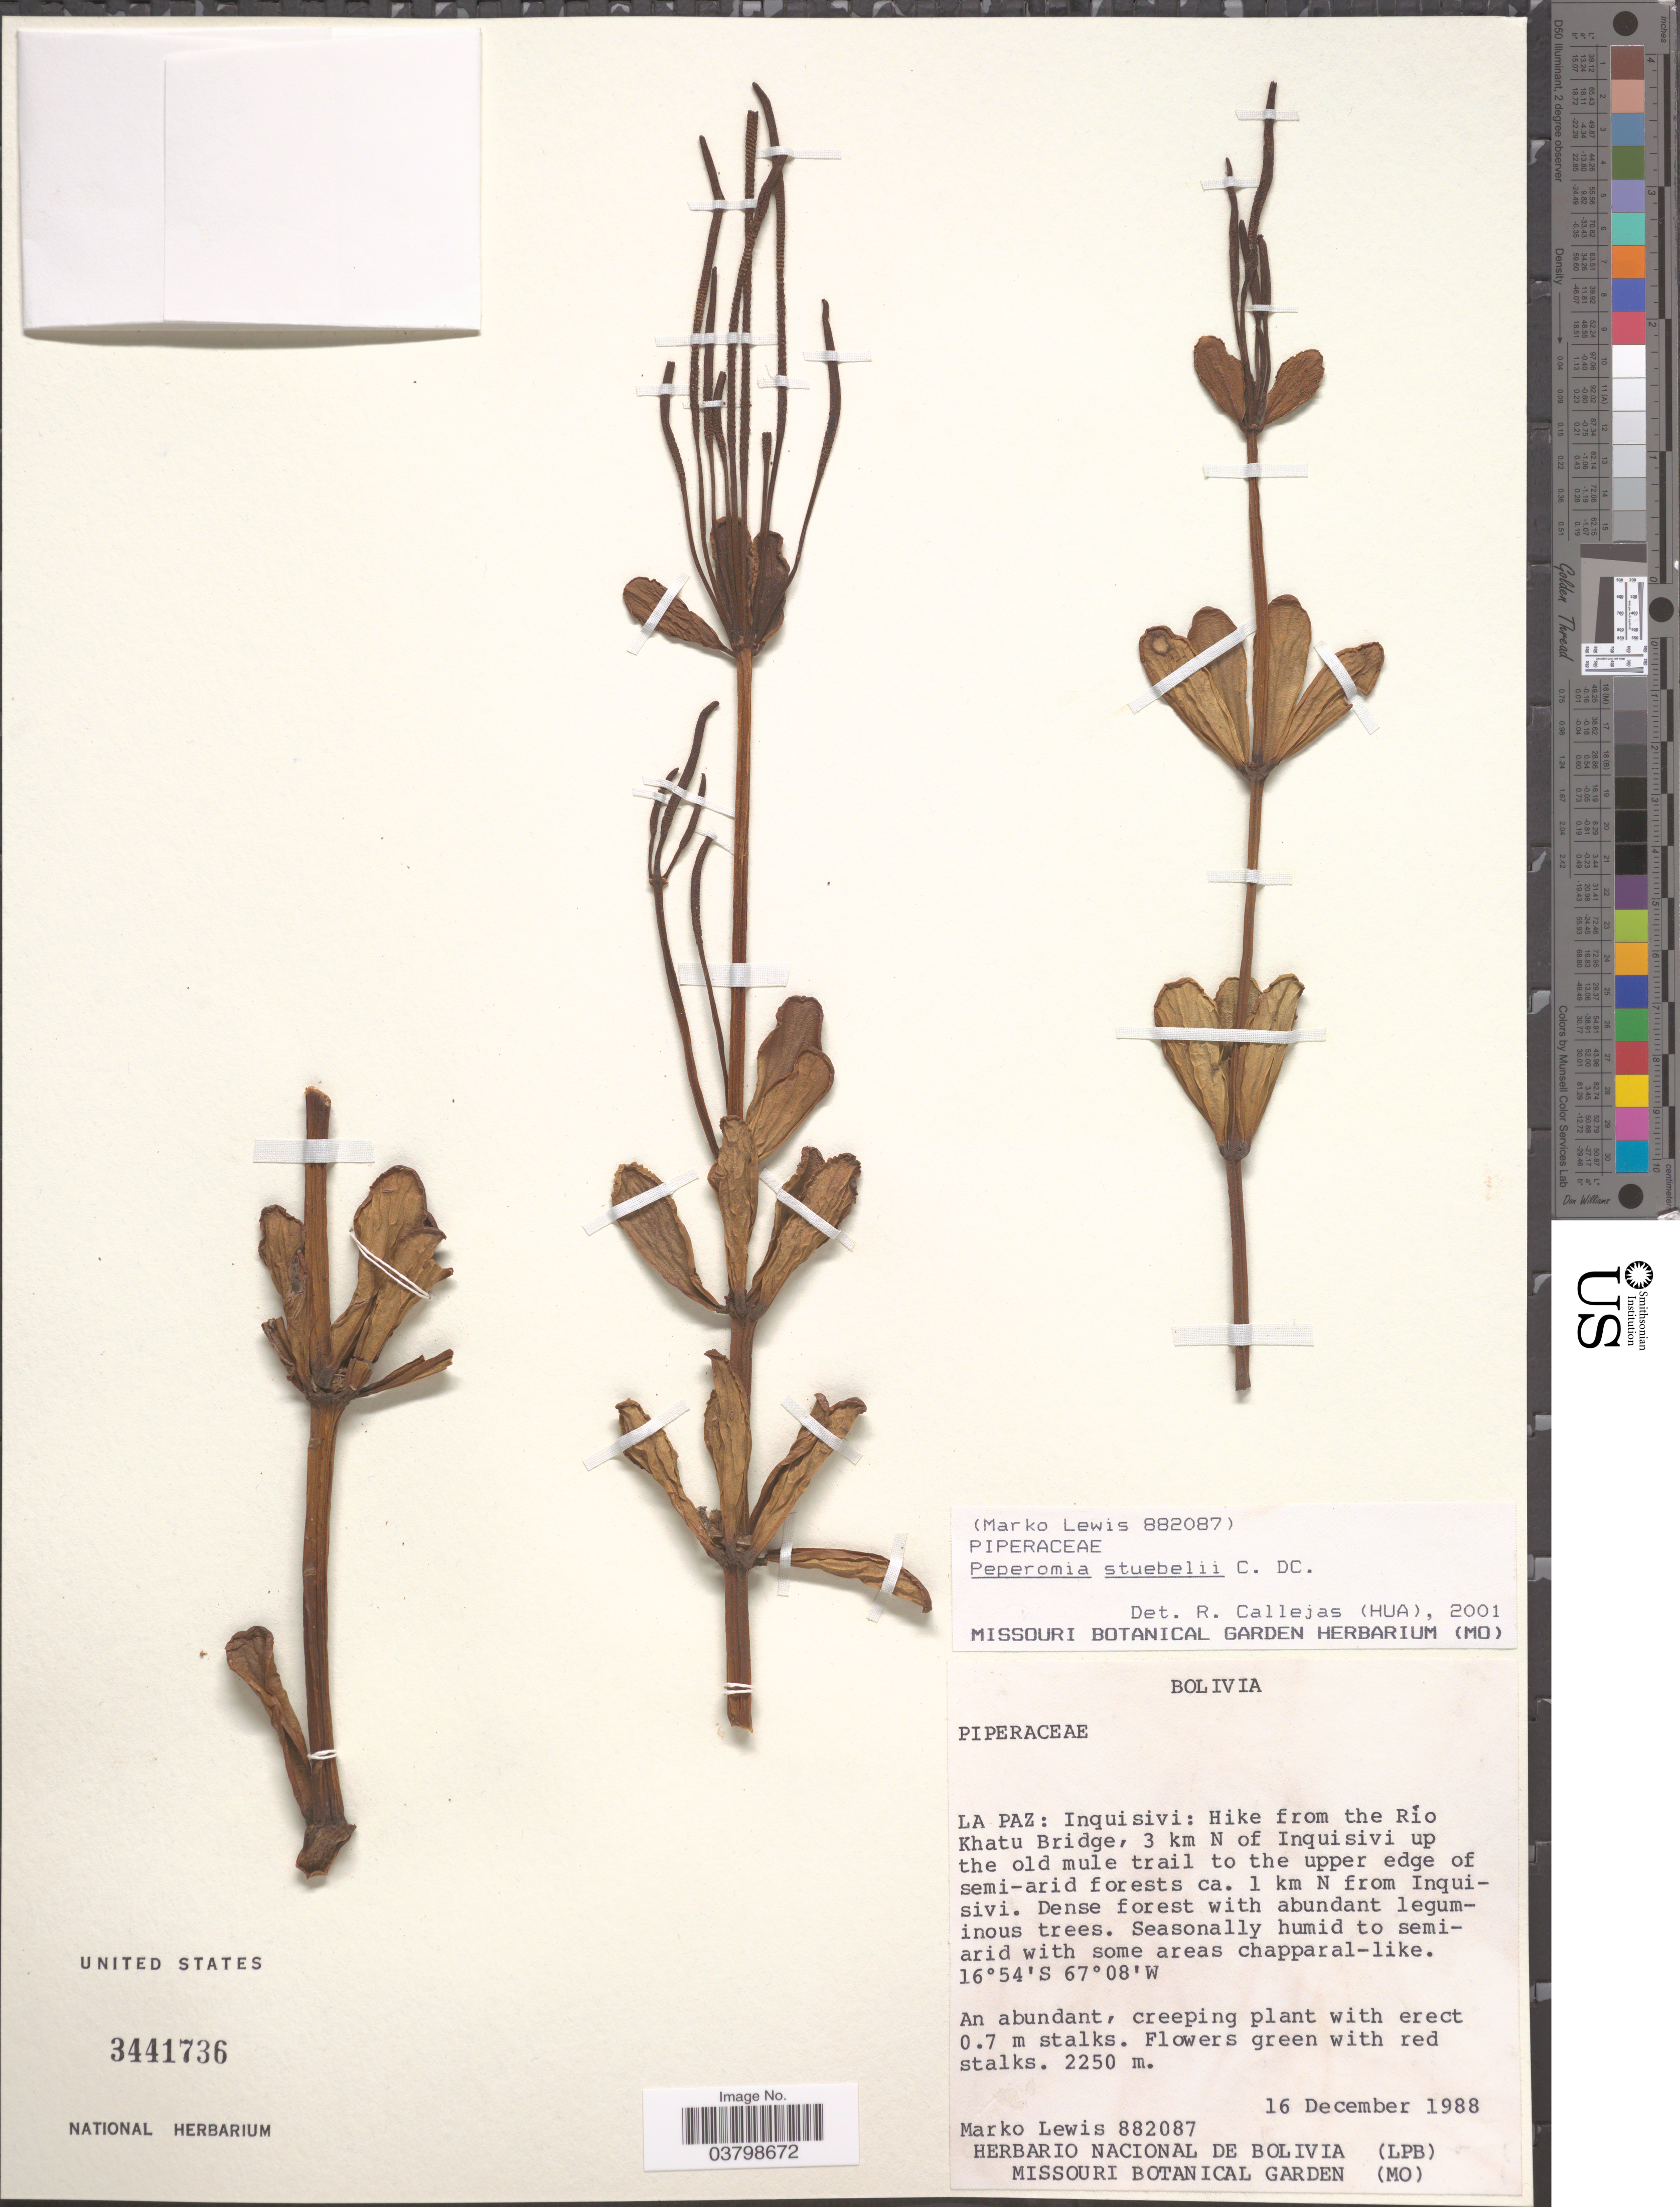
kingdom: Plantae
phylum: Tracheophyta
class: Magnoliopsida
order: Piperales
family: Piperaceae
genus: Peperomia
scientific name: Peperomia stuebelii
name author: C. DC.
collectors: M. A. Lewis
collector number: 882087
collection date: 1988-12-16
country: Bolivia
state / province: La Paz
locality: Inquisivi: Hike from the Rio Khatu Bridge, 3 km N of Inquisivi up the old mule trail to the upper edge of semi-arid forests ca. 1 km N from Inquisivi.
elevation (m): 2250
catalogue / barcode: US 3441736